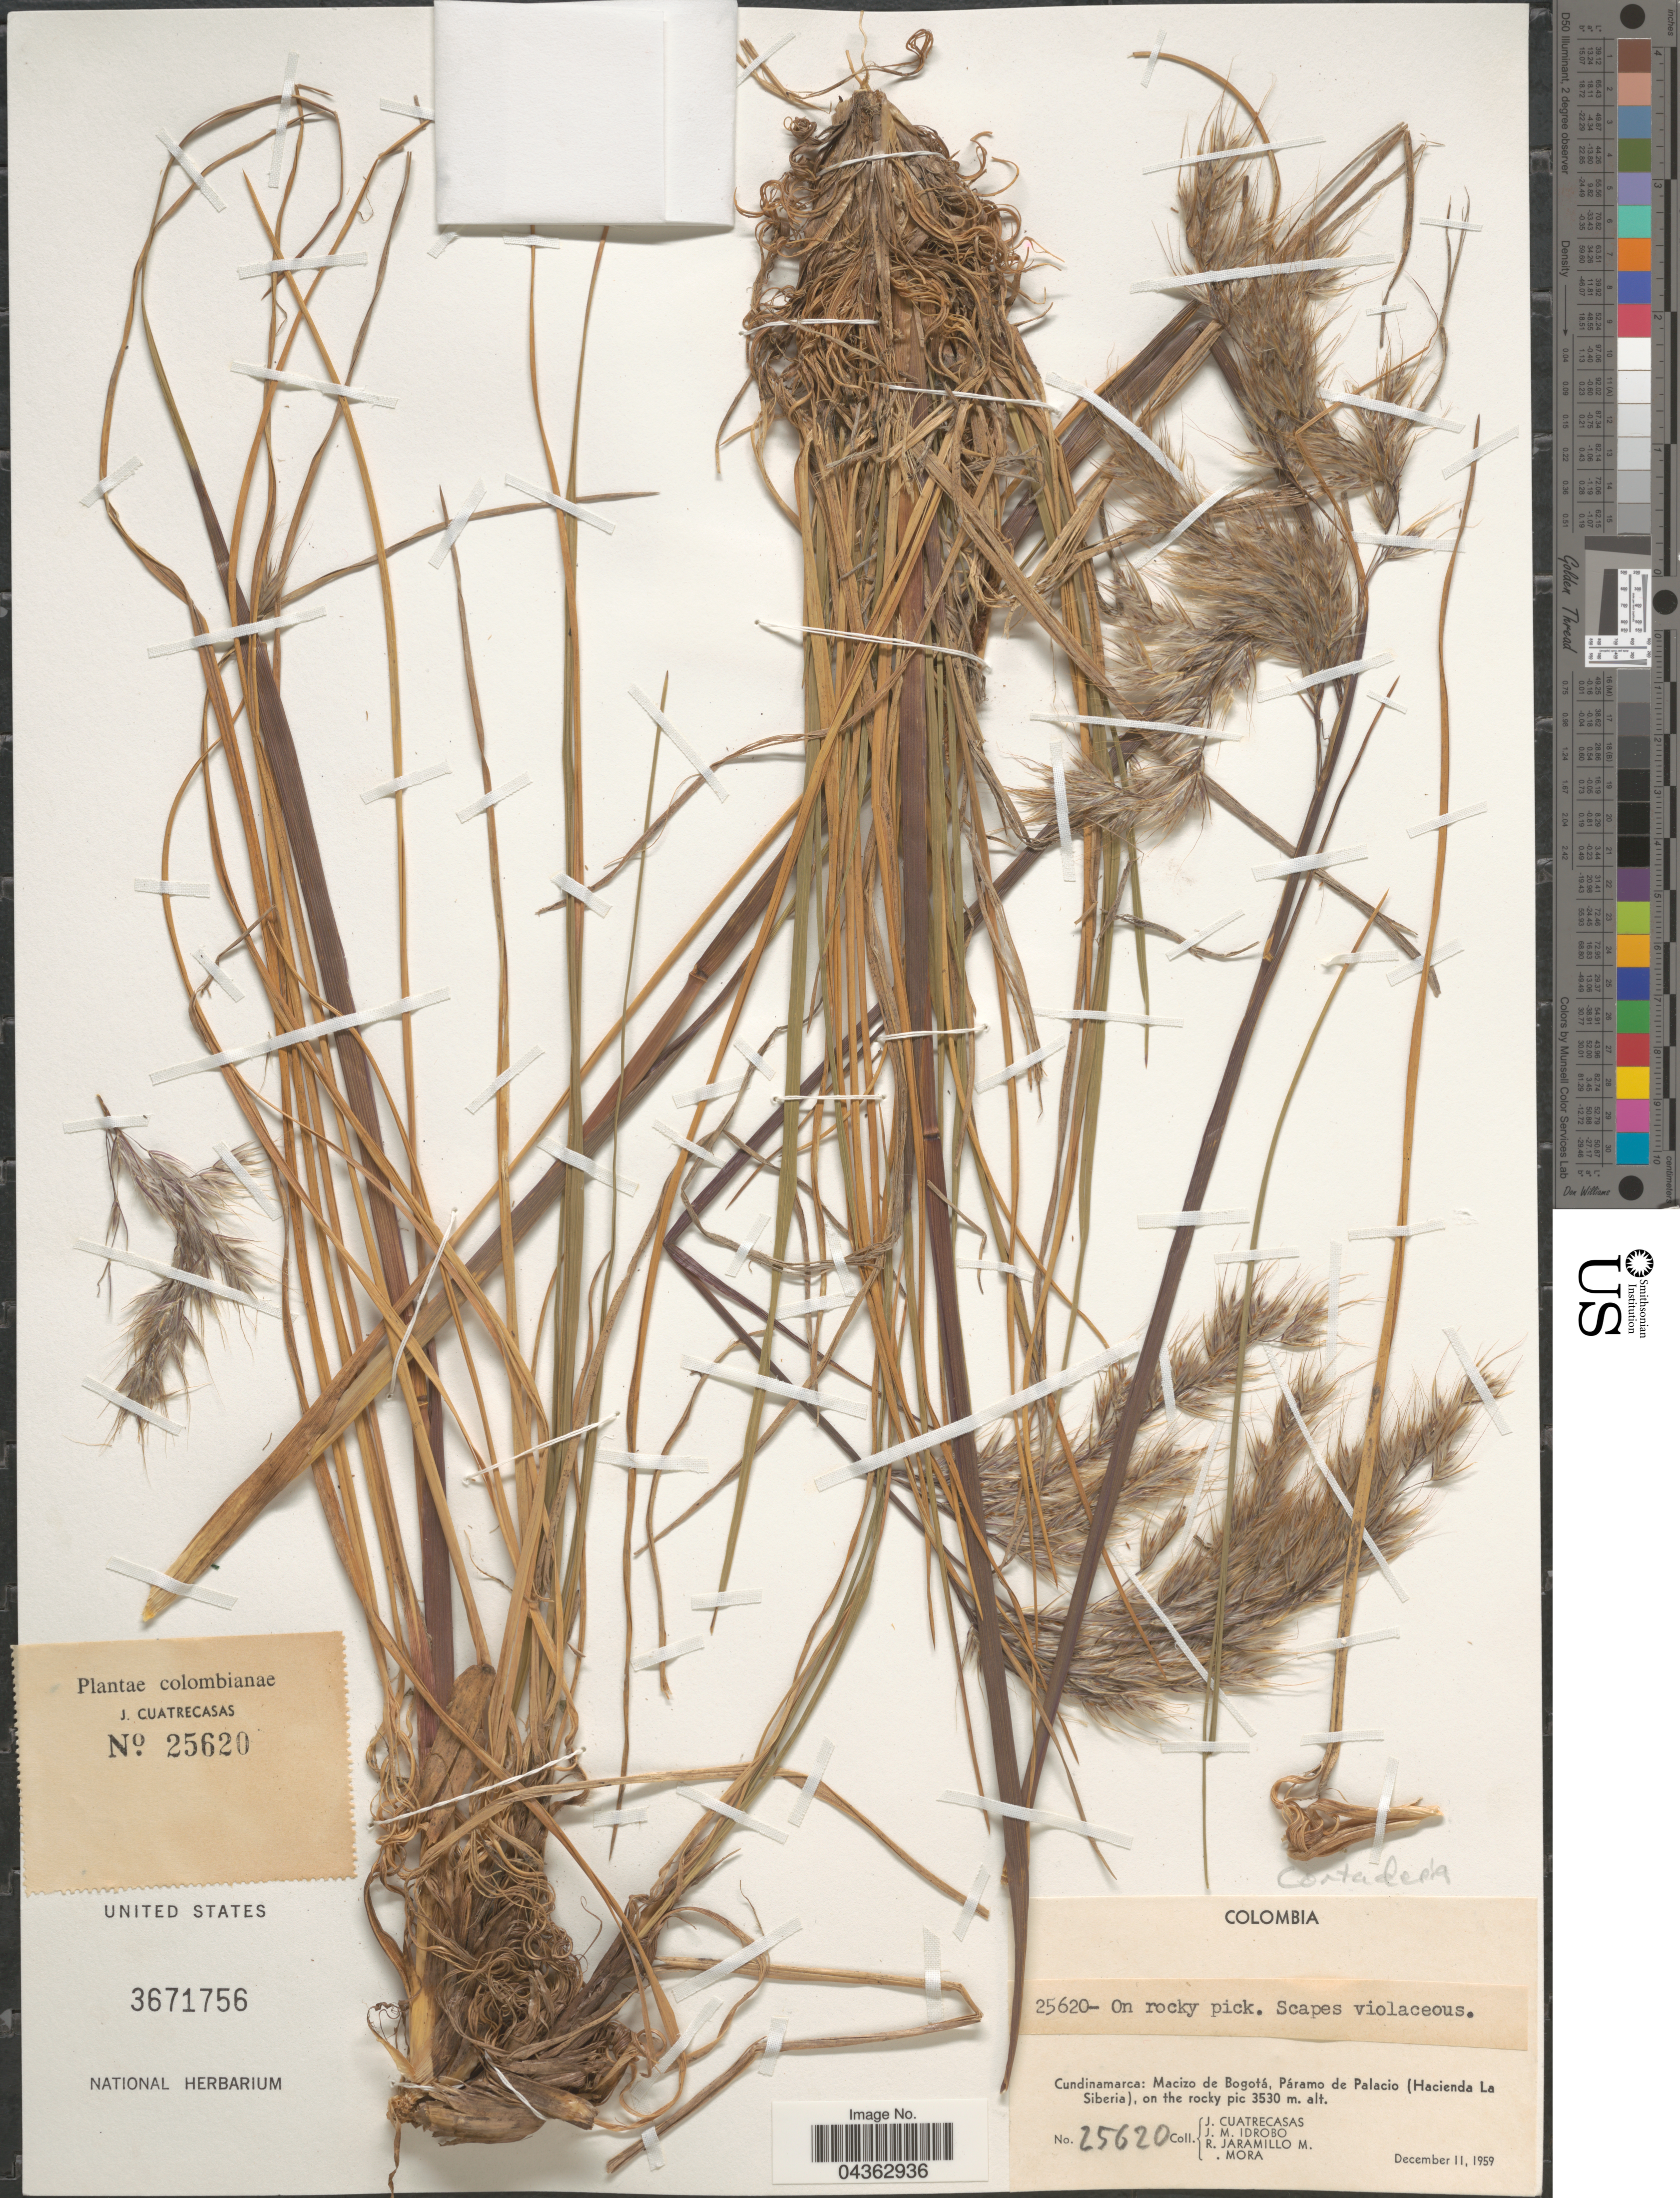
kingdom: Plantae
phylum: Tracheophyta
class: Liliopsida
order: Poales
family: Poaceae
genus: Cortaderia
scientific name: Cortaderia sp.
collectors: J. Cuatrecasas, J. M. Idrobo, R. Jaramillo M. & Mora, --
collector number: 25620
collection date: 1959-12-11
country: Colombia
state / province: Cundinamarca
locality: Macizo de Bogotá, Páramo de Palacio (Hacienda La Siberia).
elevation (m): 3530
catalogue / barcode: US 3671756